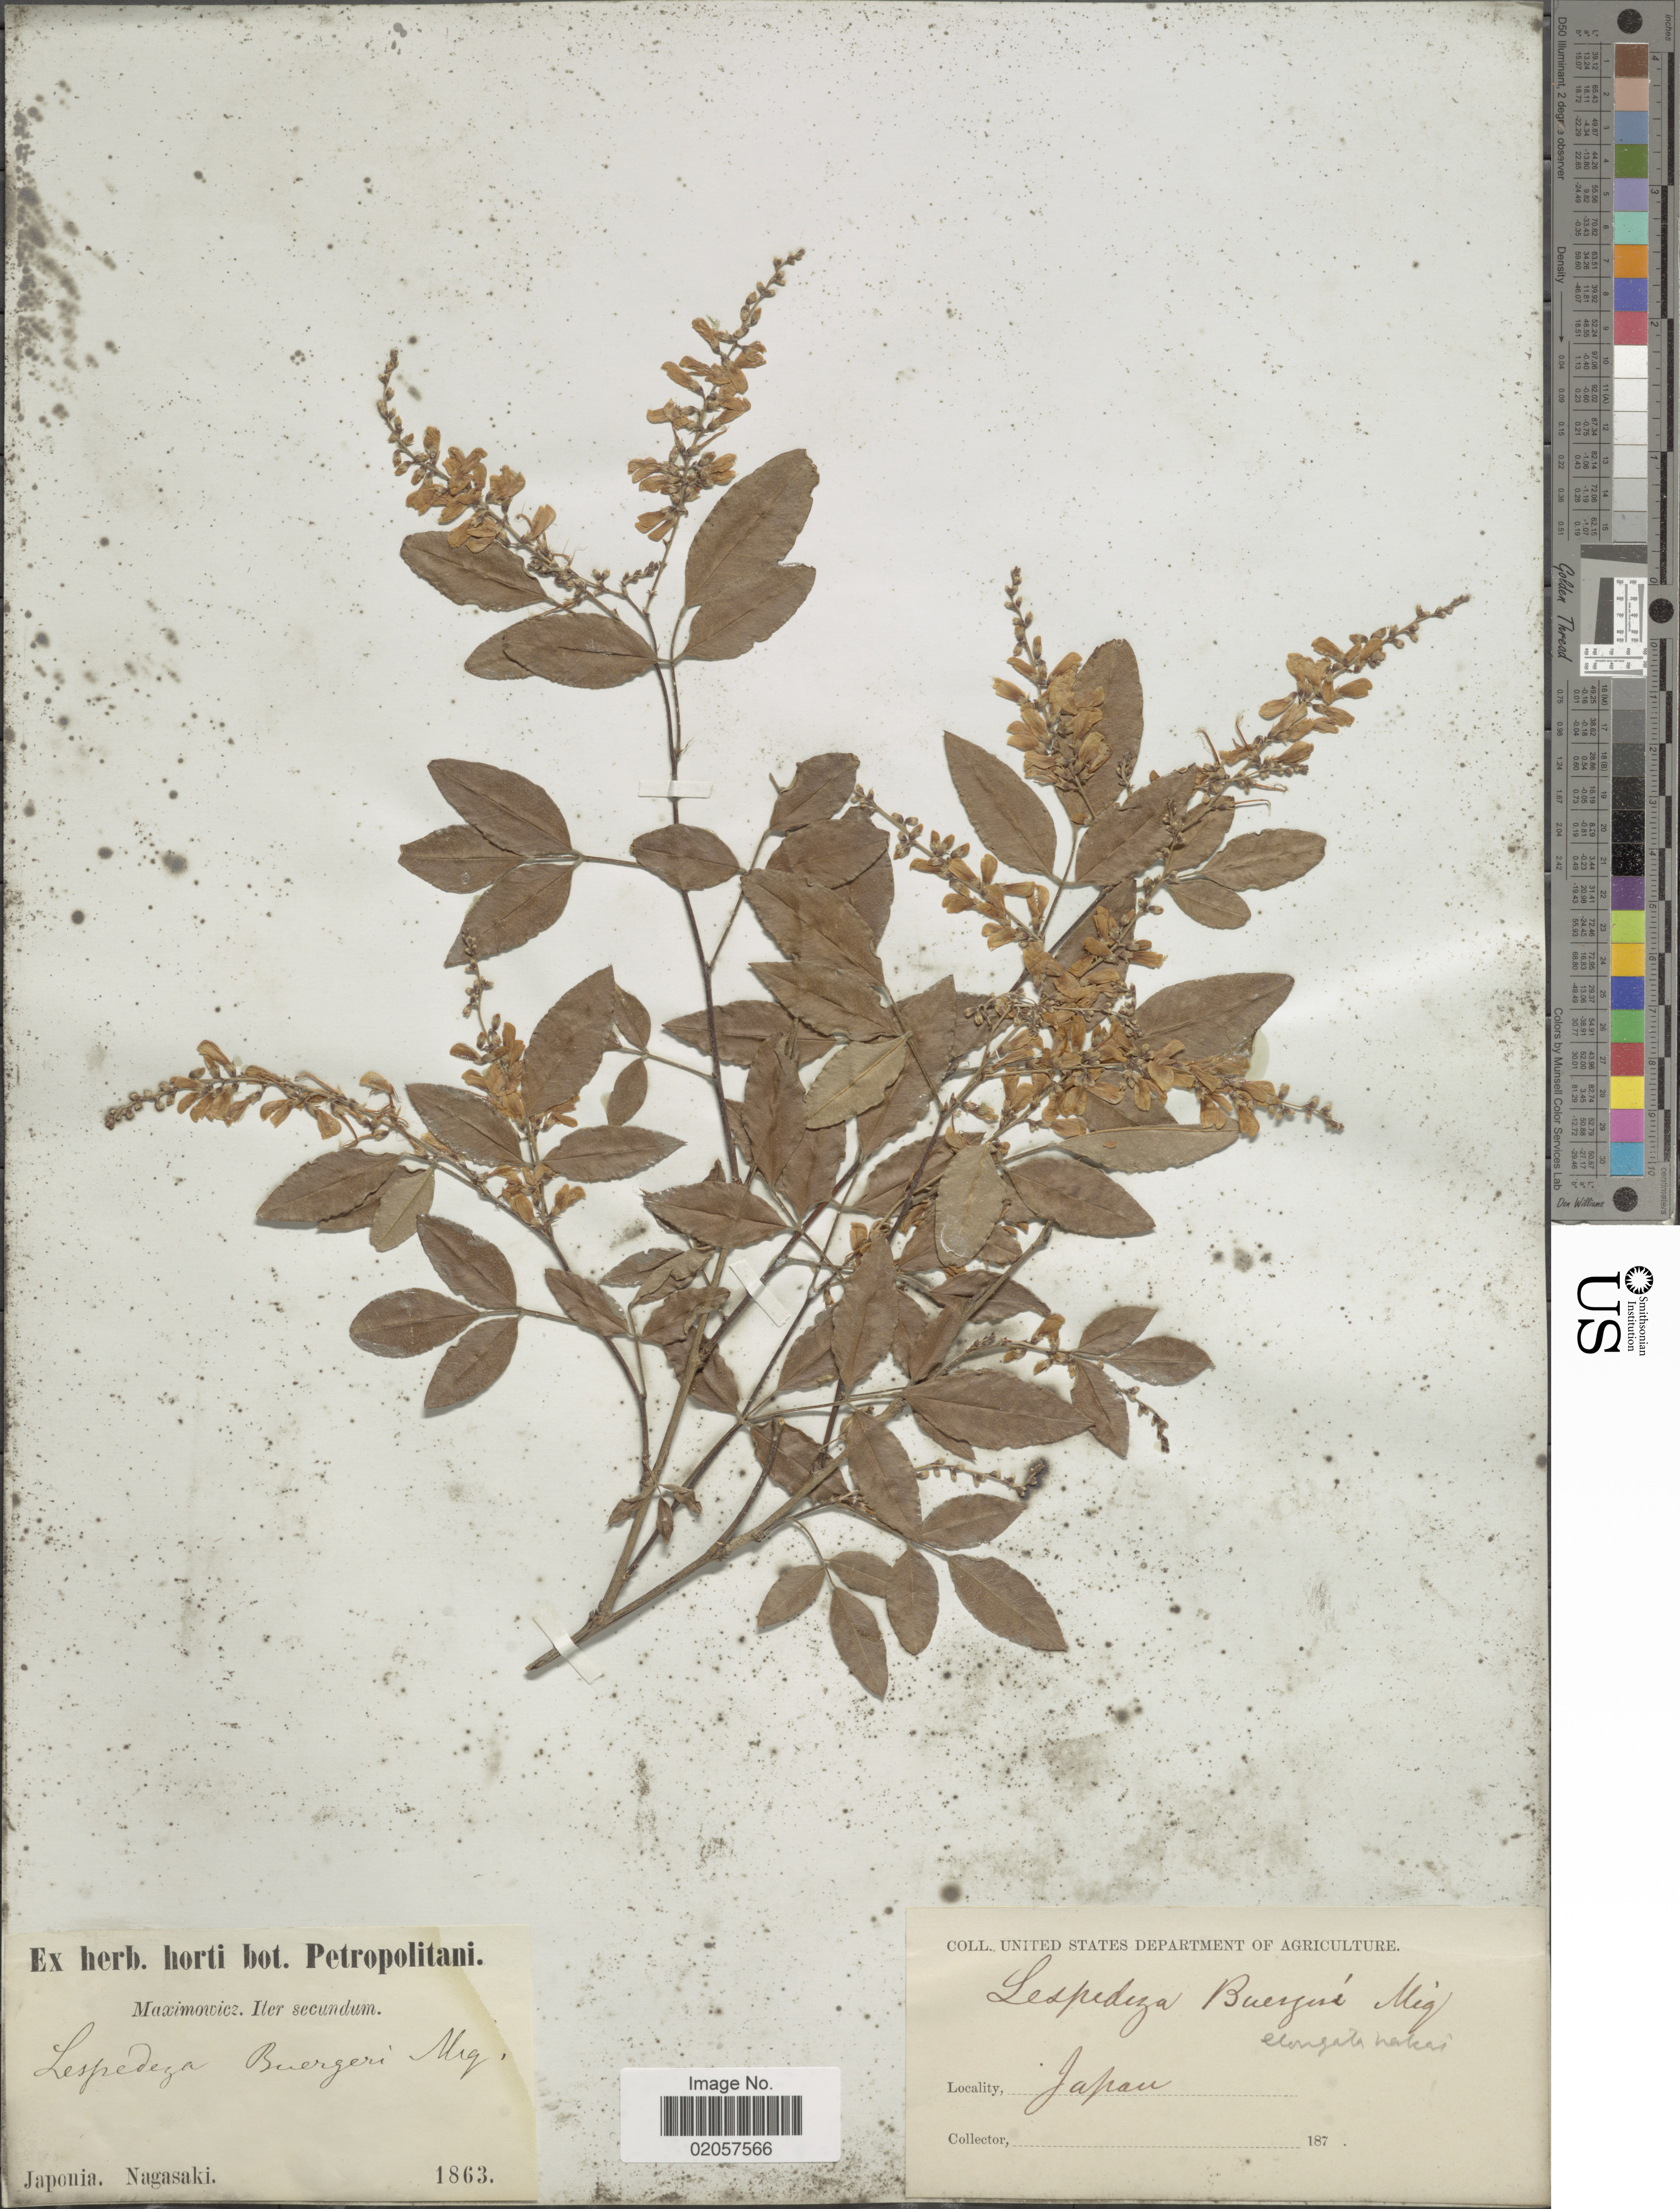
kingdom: Plantae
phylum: Tracheophyta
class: Magnoliopsida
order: Fabales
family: Fabaceae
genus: Lespedeza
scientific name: Lespedeza buergeri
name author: Miq.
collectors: Maximowicz, --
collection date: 1863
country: Japan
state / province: Nagasaki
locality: Japonia, Nagasaki.